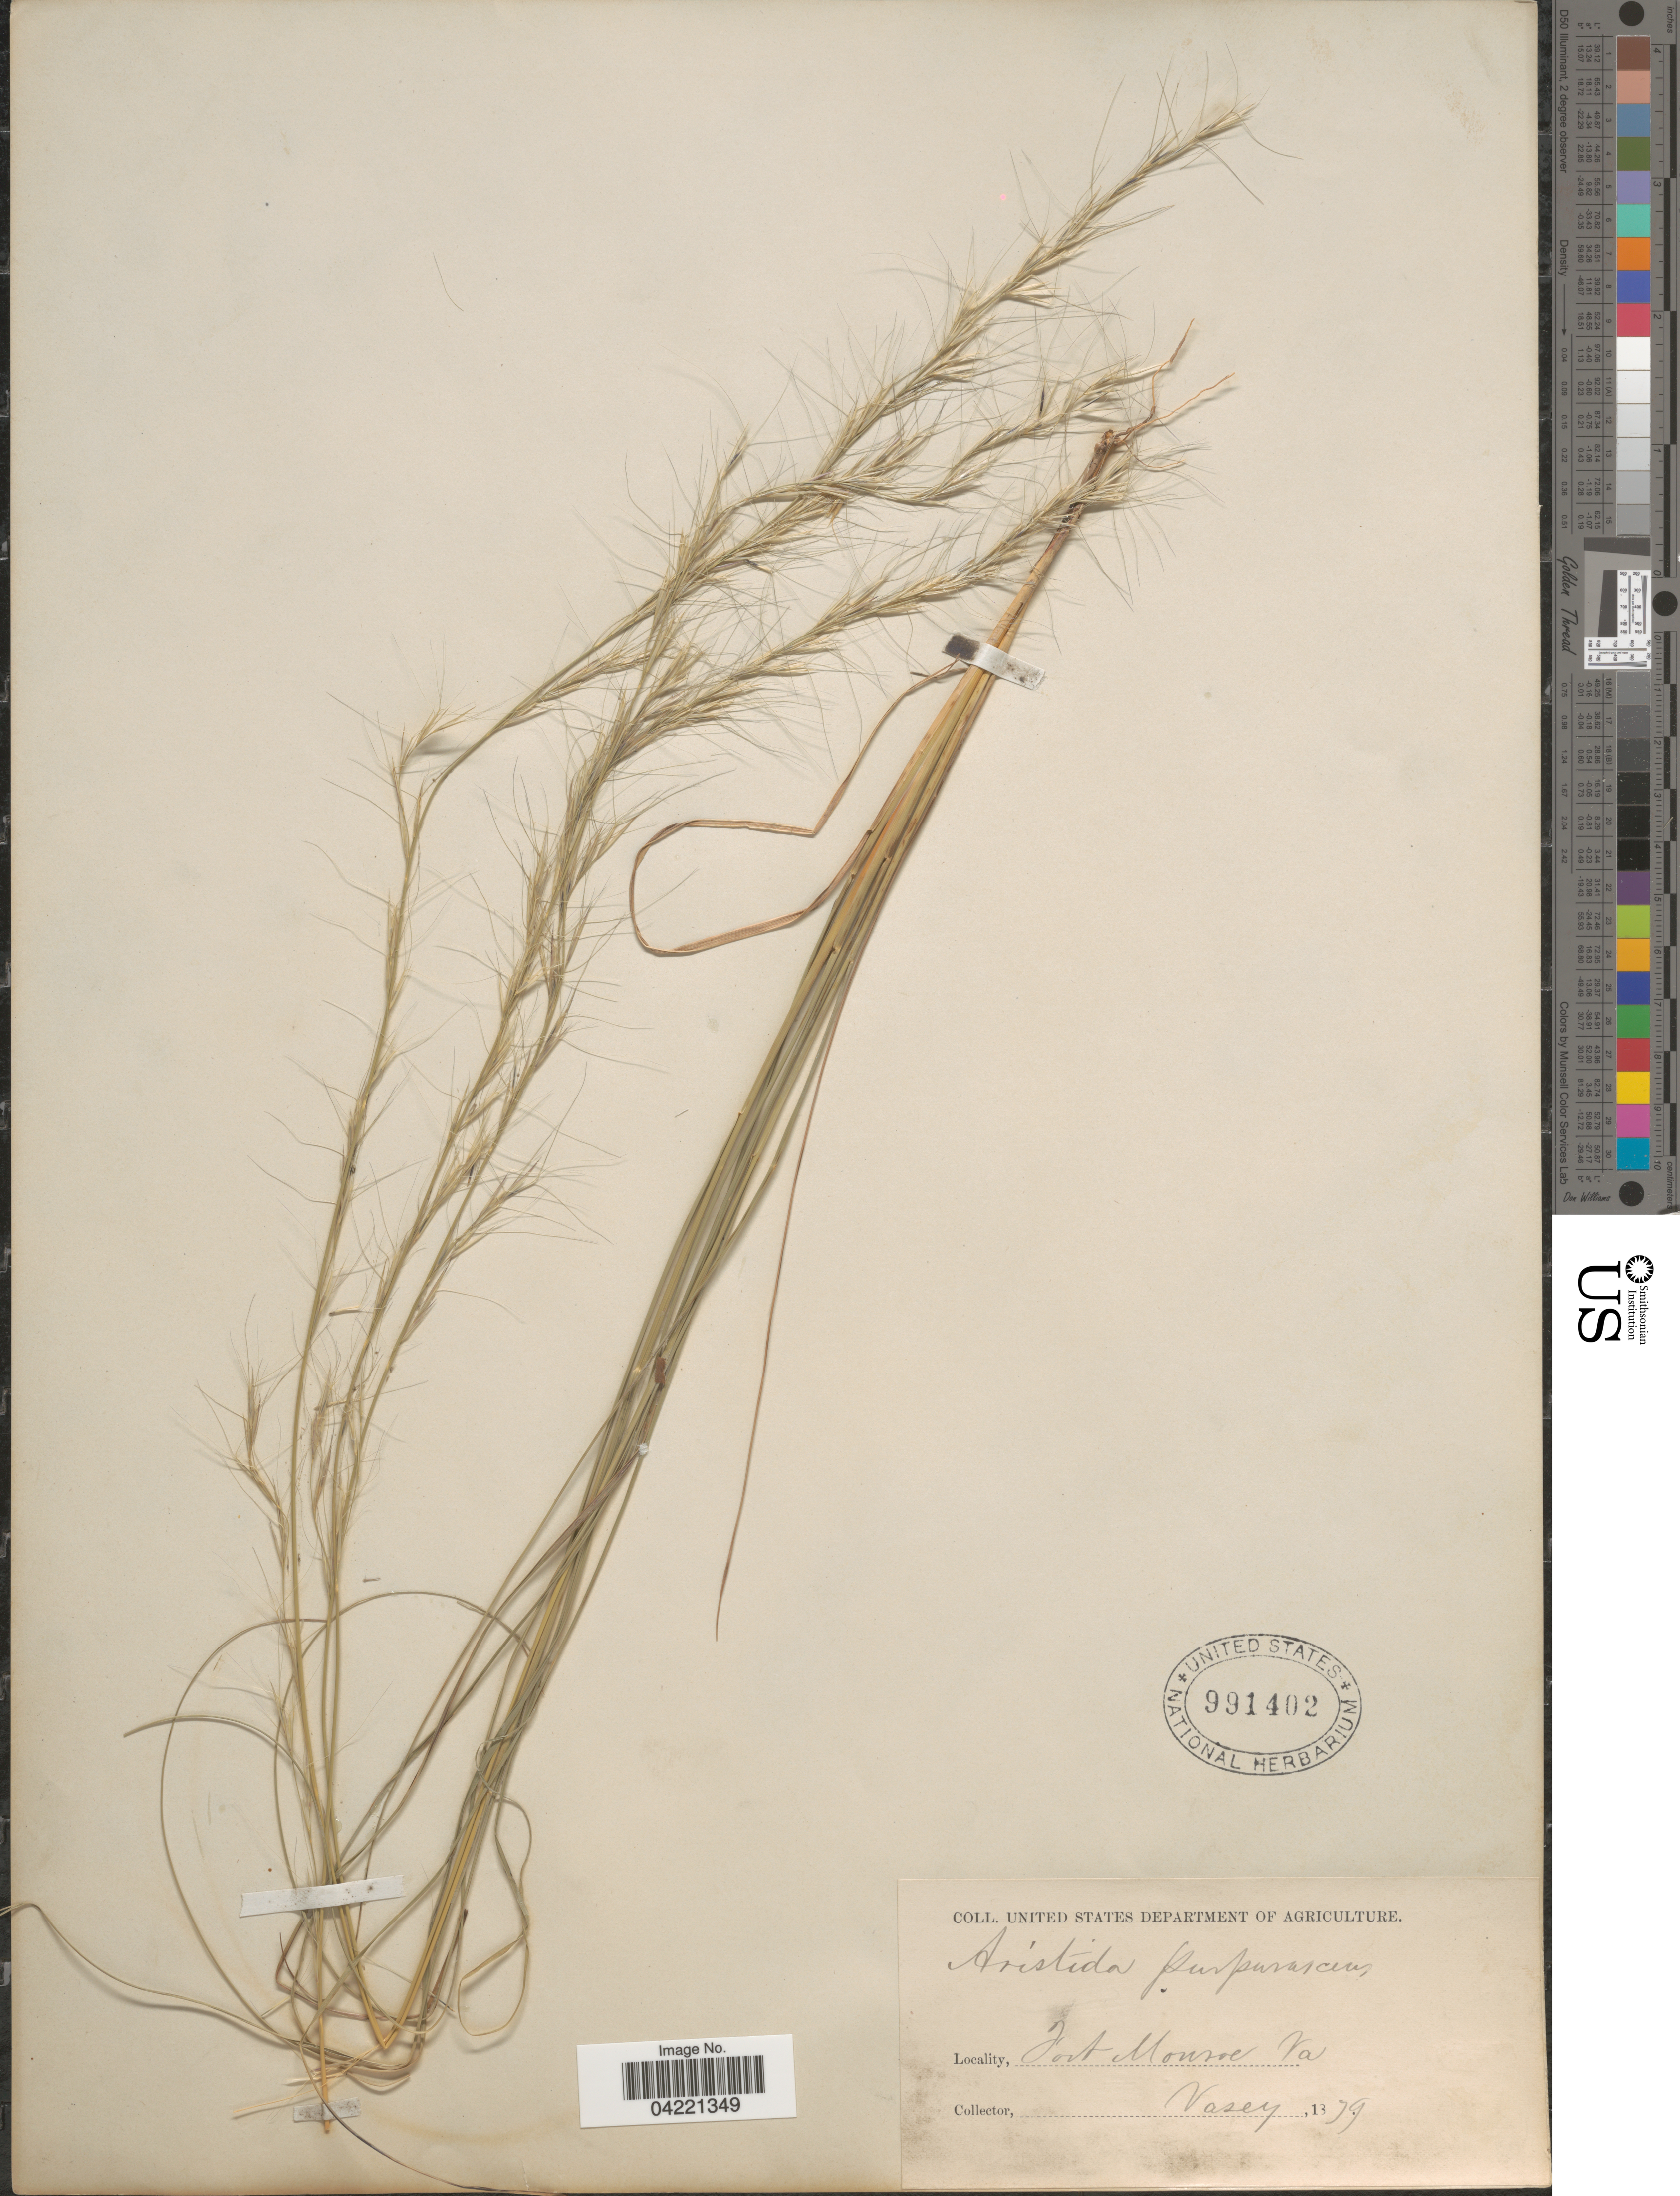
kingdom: Plantae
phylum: Tracheophyta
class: Liliopsida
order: Poales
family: Poaceae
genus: Aristida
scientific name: Aristida purpurascens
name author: Poir.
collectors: Vasey, --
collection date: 1879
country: United States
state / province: Virginia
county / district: City of Hampton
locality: Fort Monroe.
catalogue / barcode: US 991402